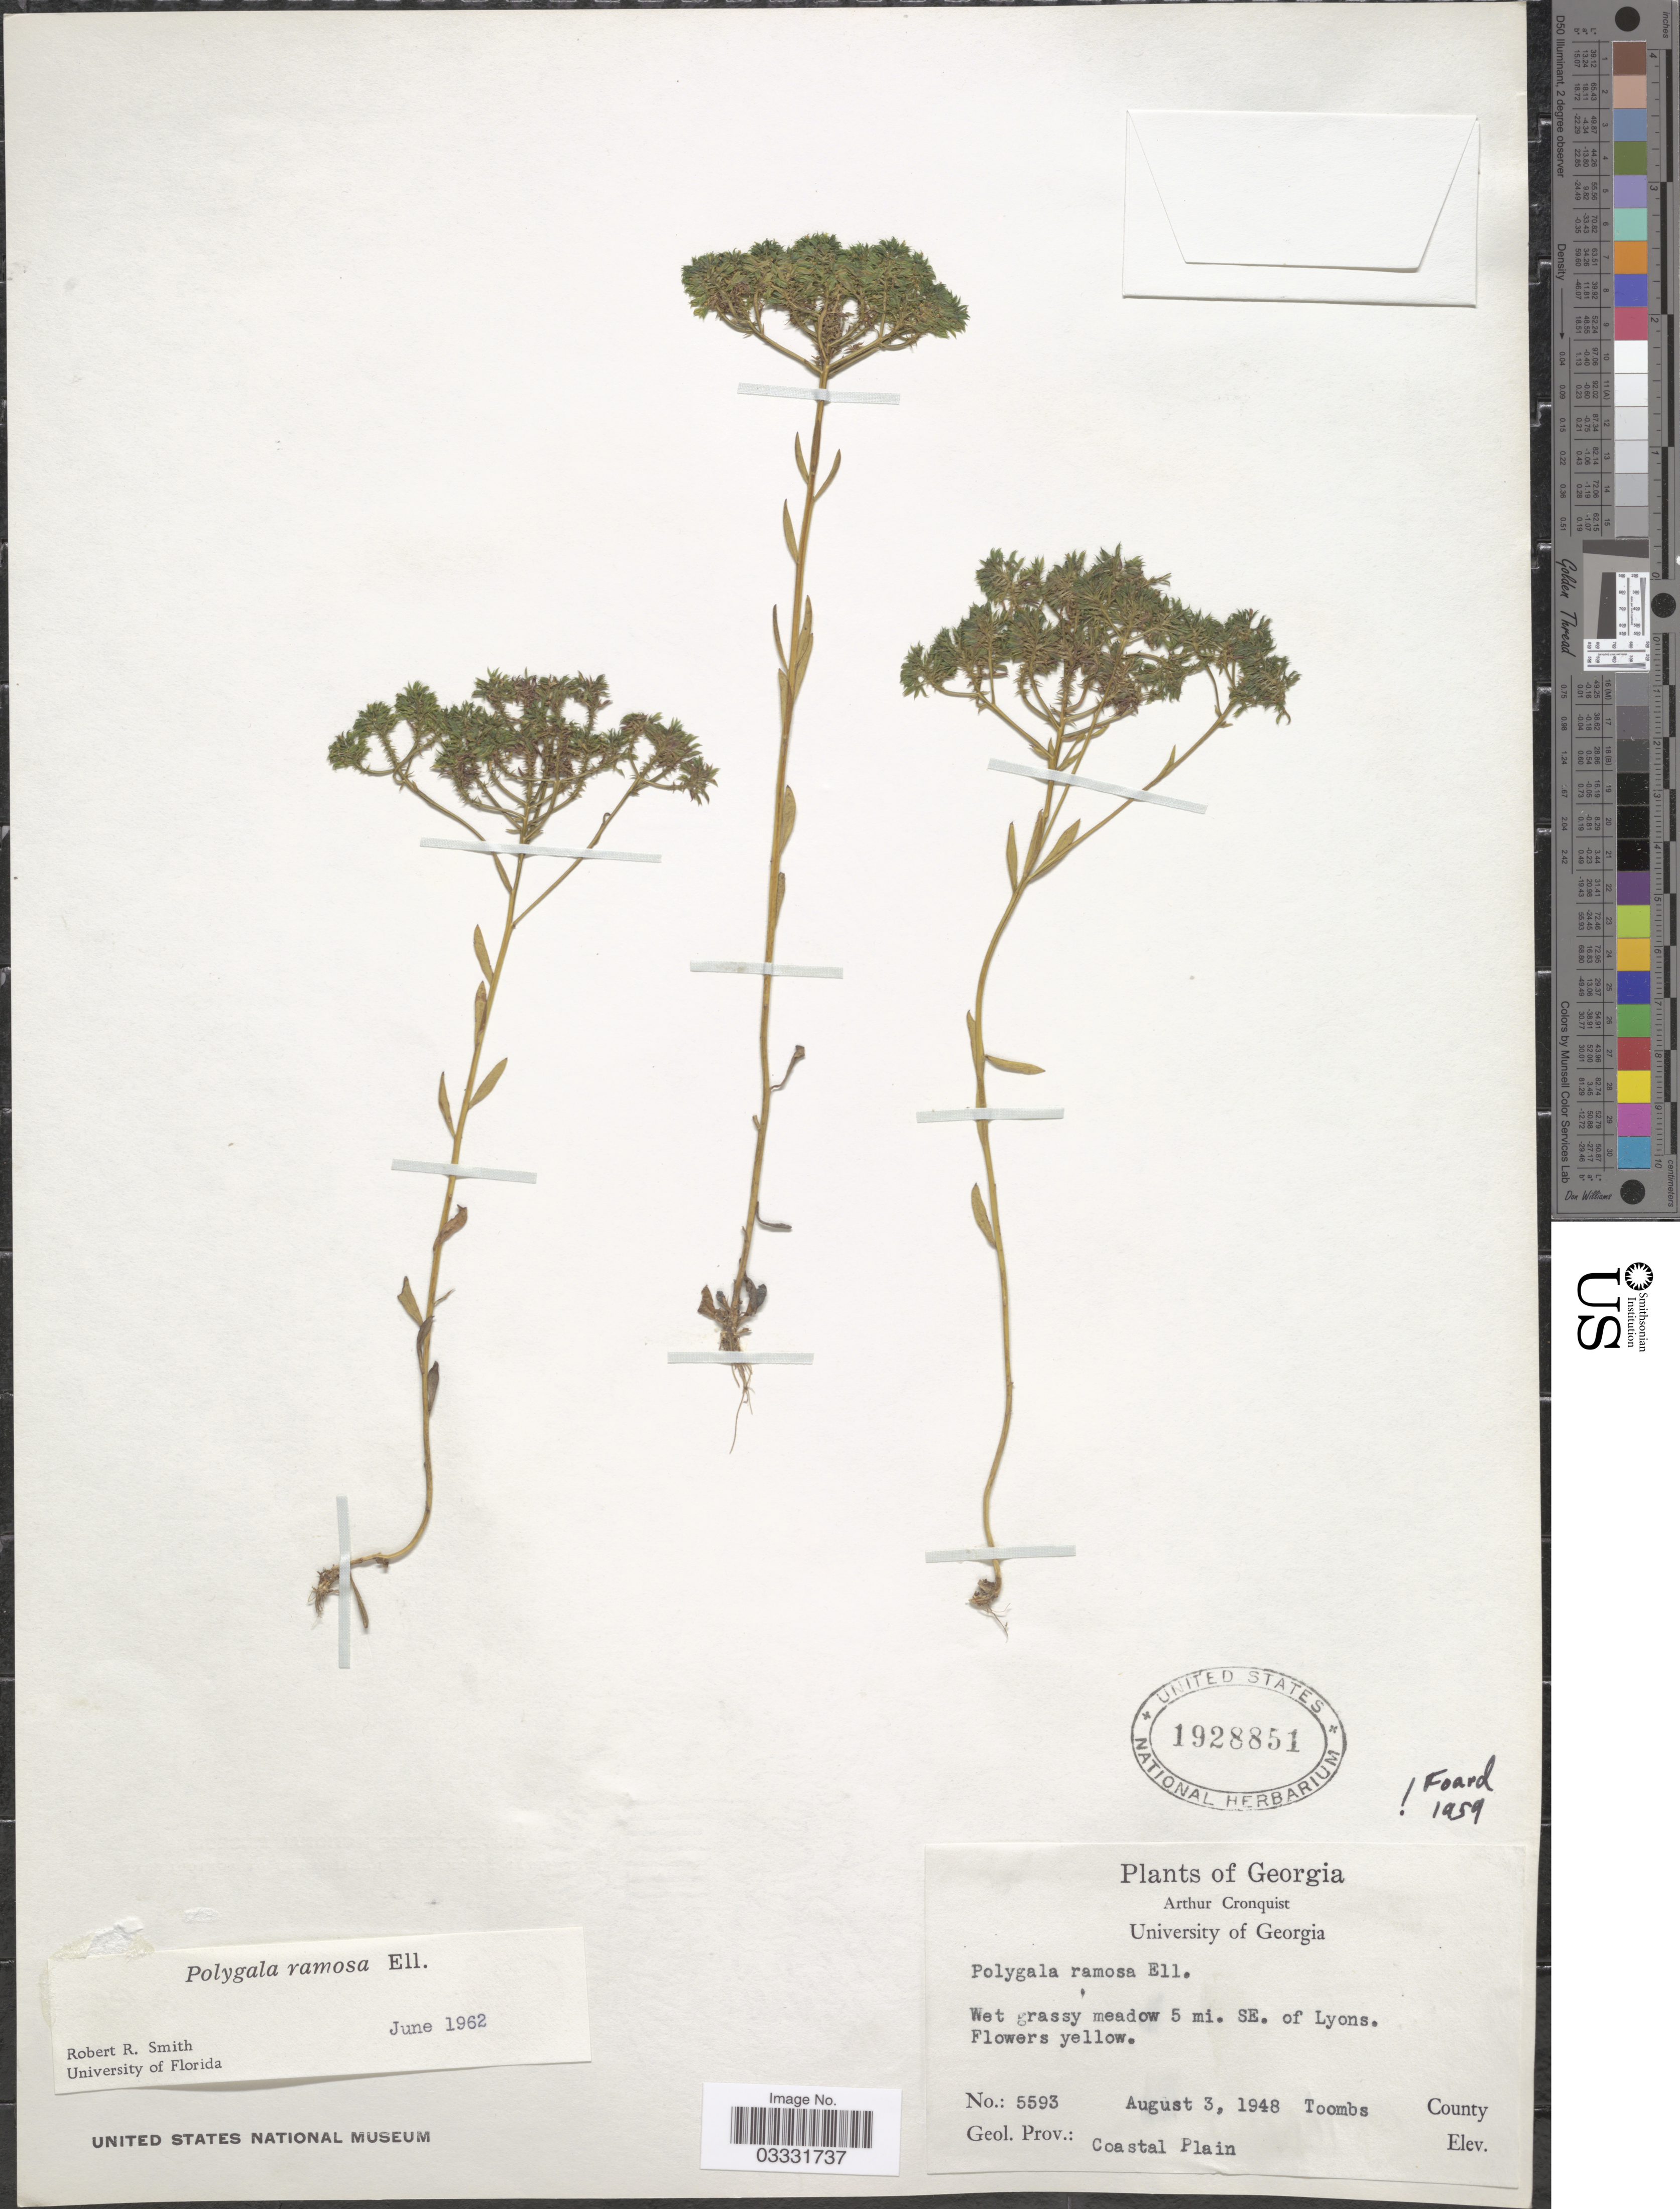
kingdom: Plantae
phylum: Tracheophyta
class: Magnoliopsida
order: Fabales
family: Polygalaceae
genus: Polygala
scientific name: Polygala ramosa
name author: Elliott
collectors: A. J. Cronquist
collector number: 5593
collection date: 1948-08-03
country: United States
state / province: Georgia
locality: Wet grassy meadow 5 mi. SE. of Lyons. Toombs County. Geol. Prov.: Coastal Plain.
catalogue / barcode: US 1928851